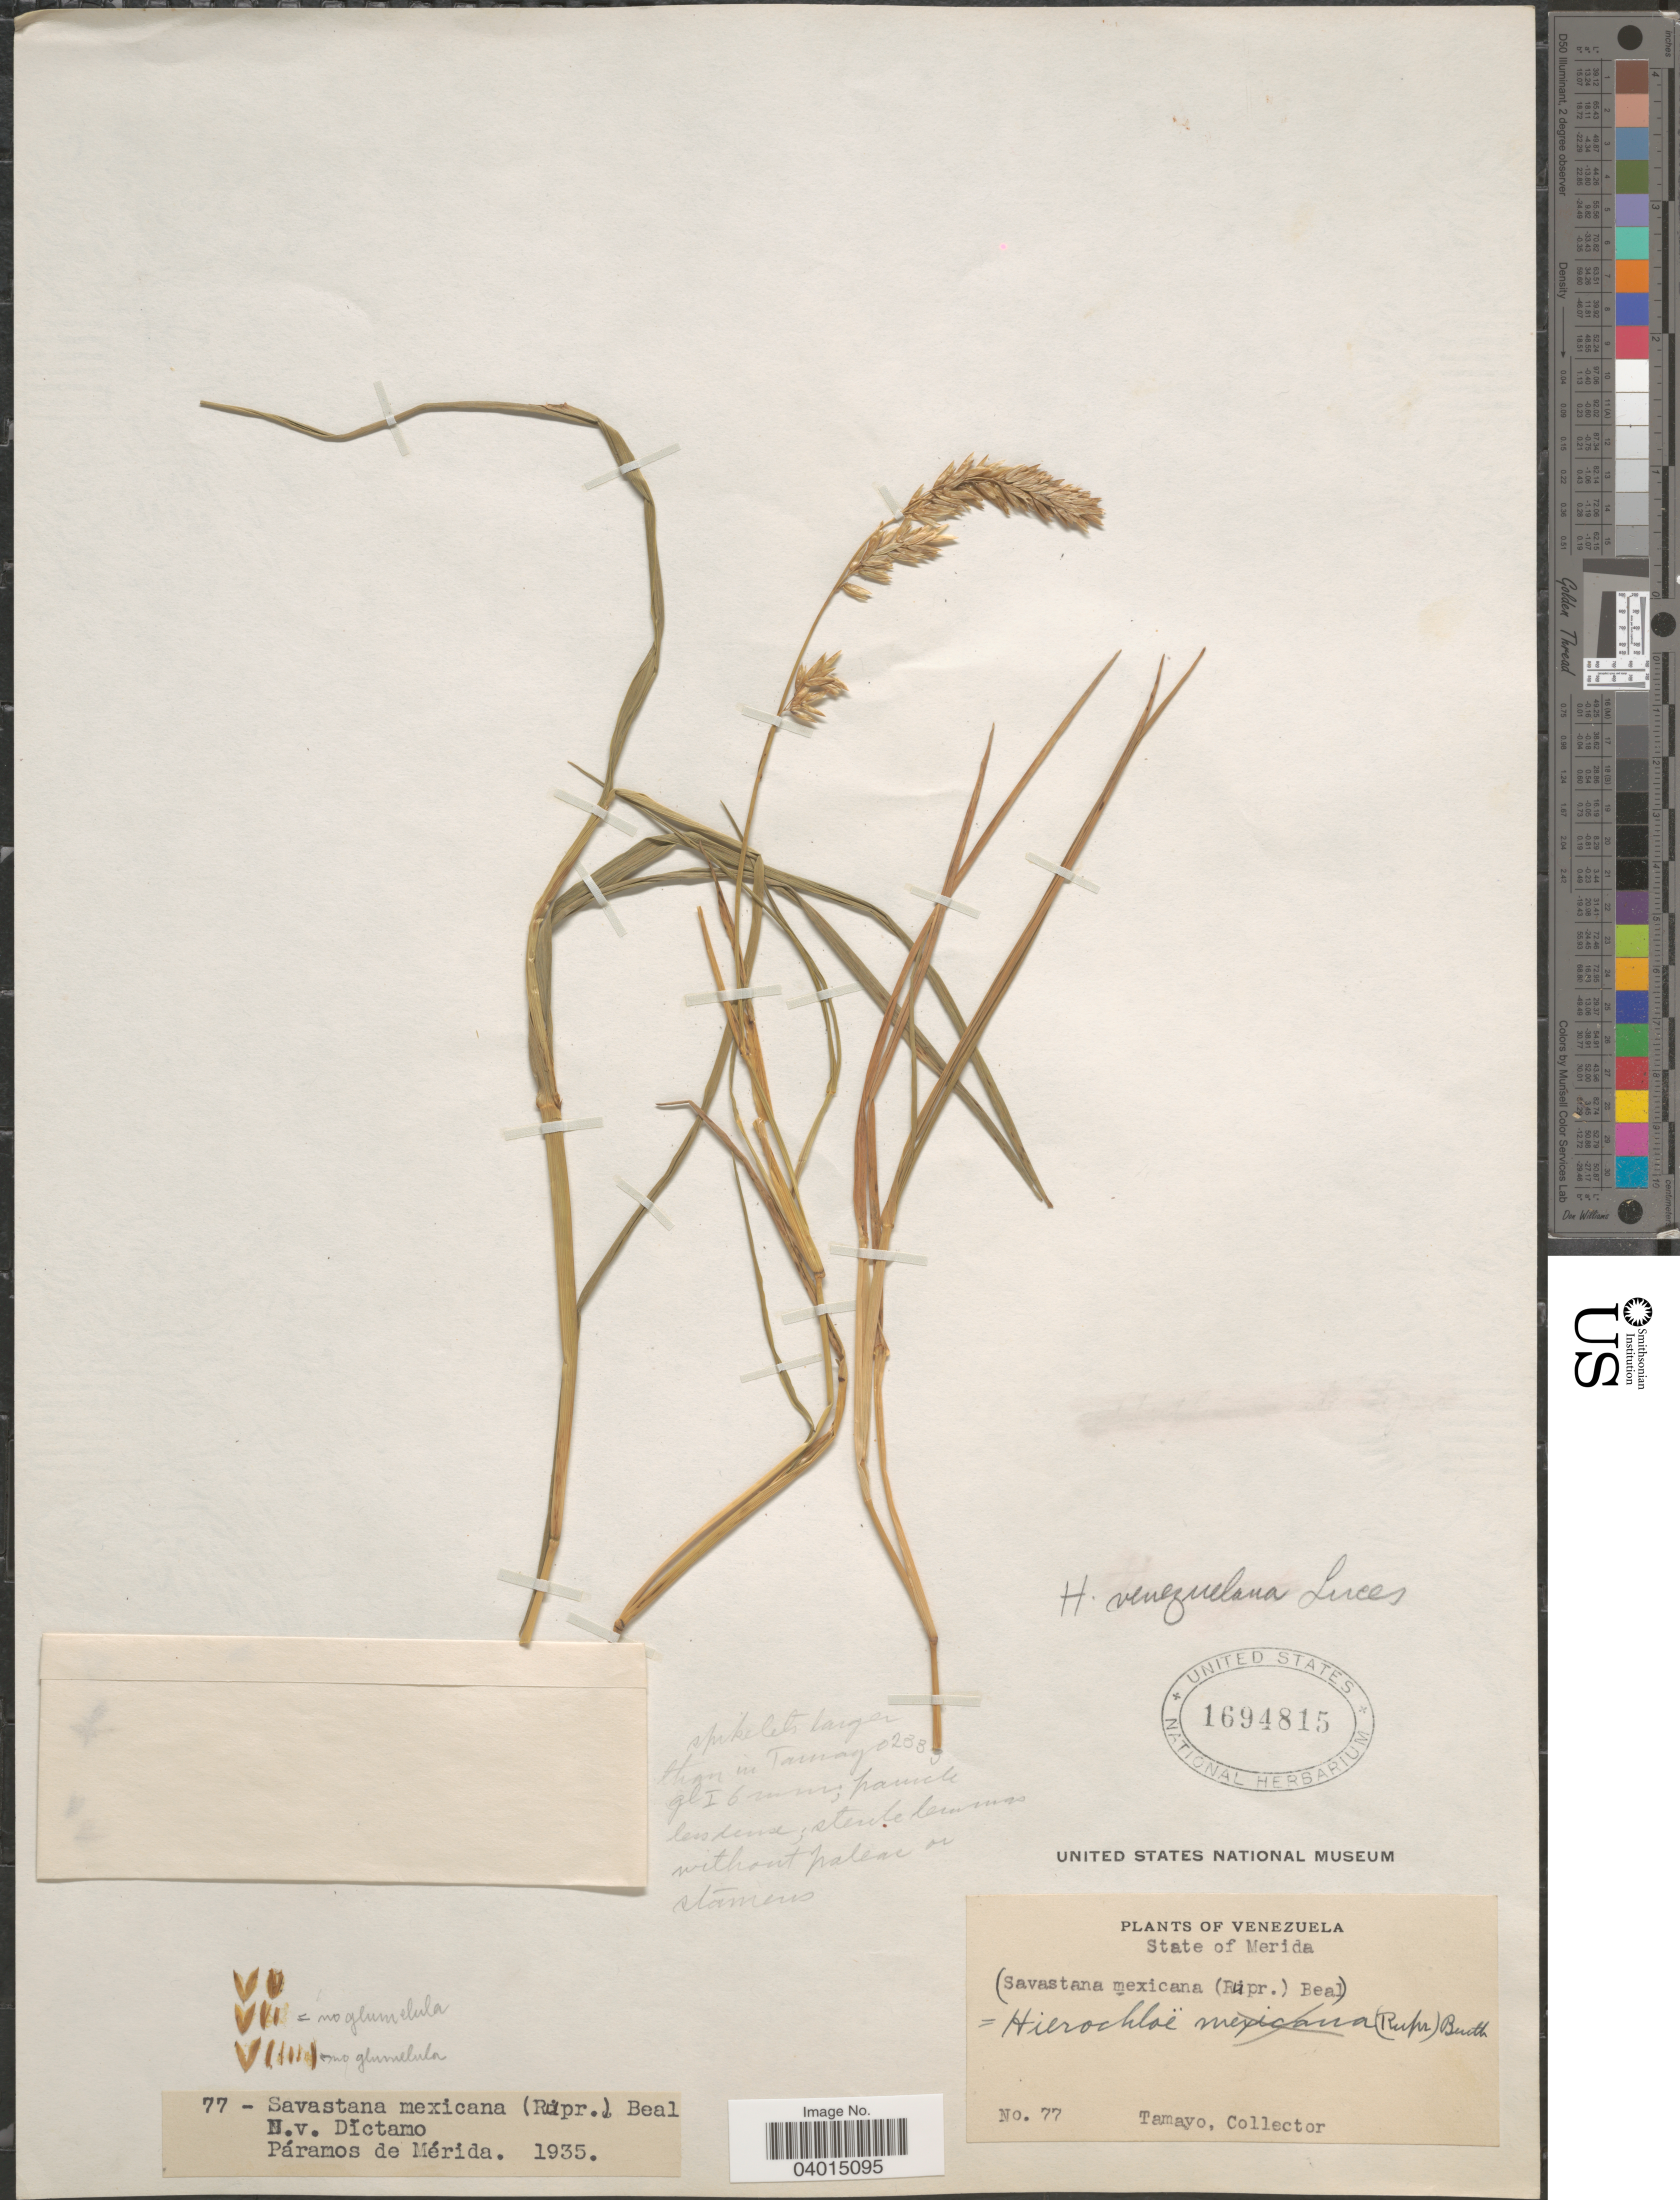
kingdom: Plantae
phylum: Tracheophyta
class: Liliopsida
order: Poales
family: Poaceae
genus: Anthoxanthum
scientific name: Anthoxanthum davidsei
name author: (R.W. Pohl) Veldkamp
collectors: -. Tamayo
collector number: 77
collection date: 1935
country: Venezuela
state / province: Merida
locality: Páramos de Mérida.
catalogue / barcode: US 1694815